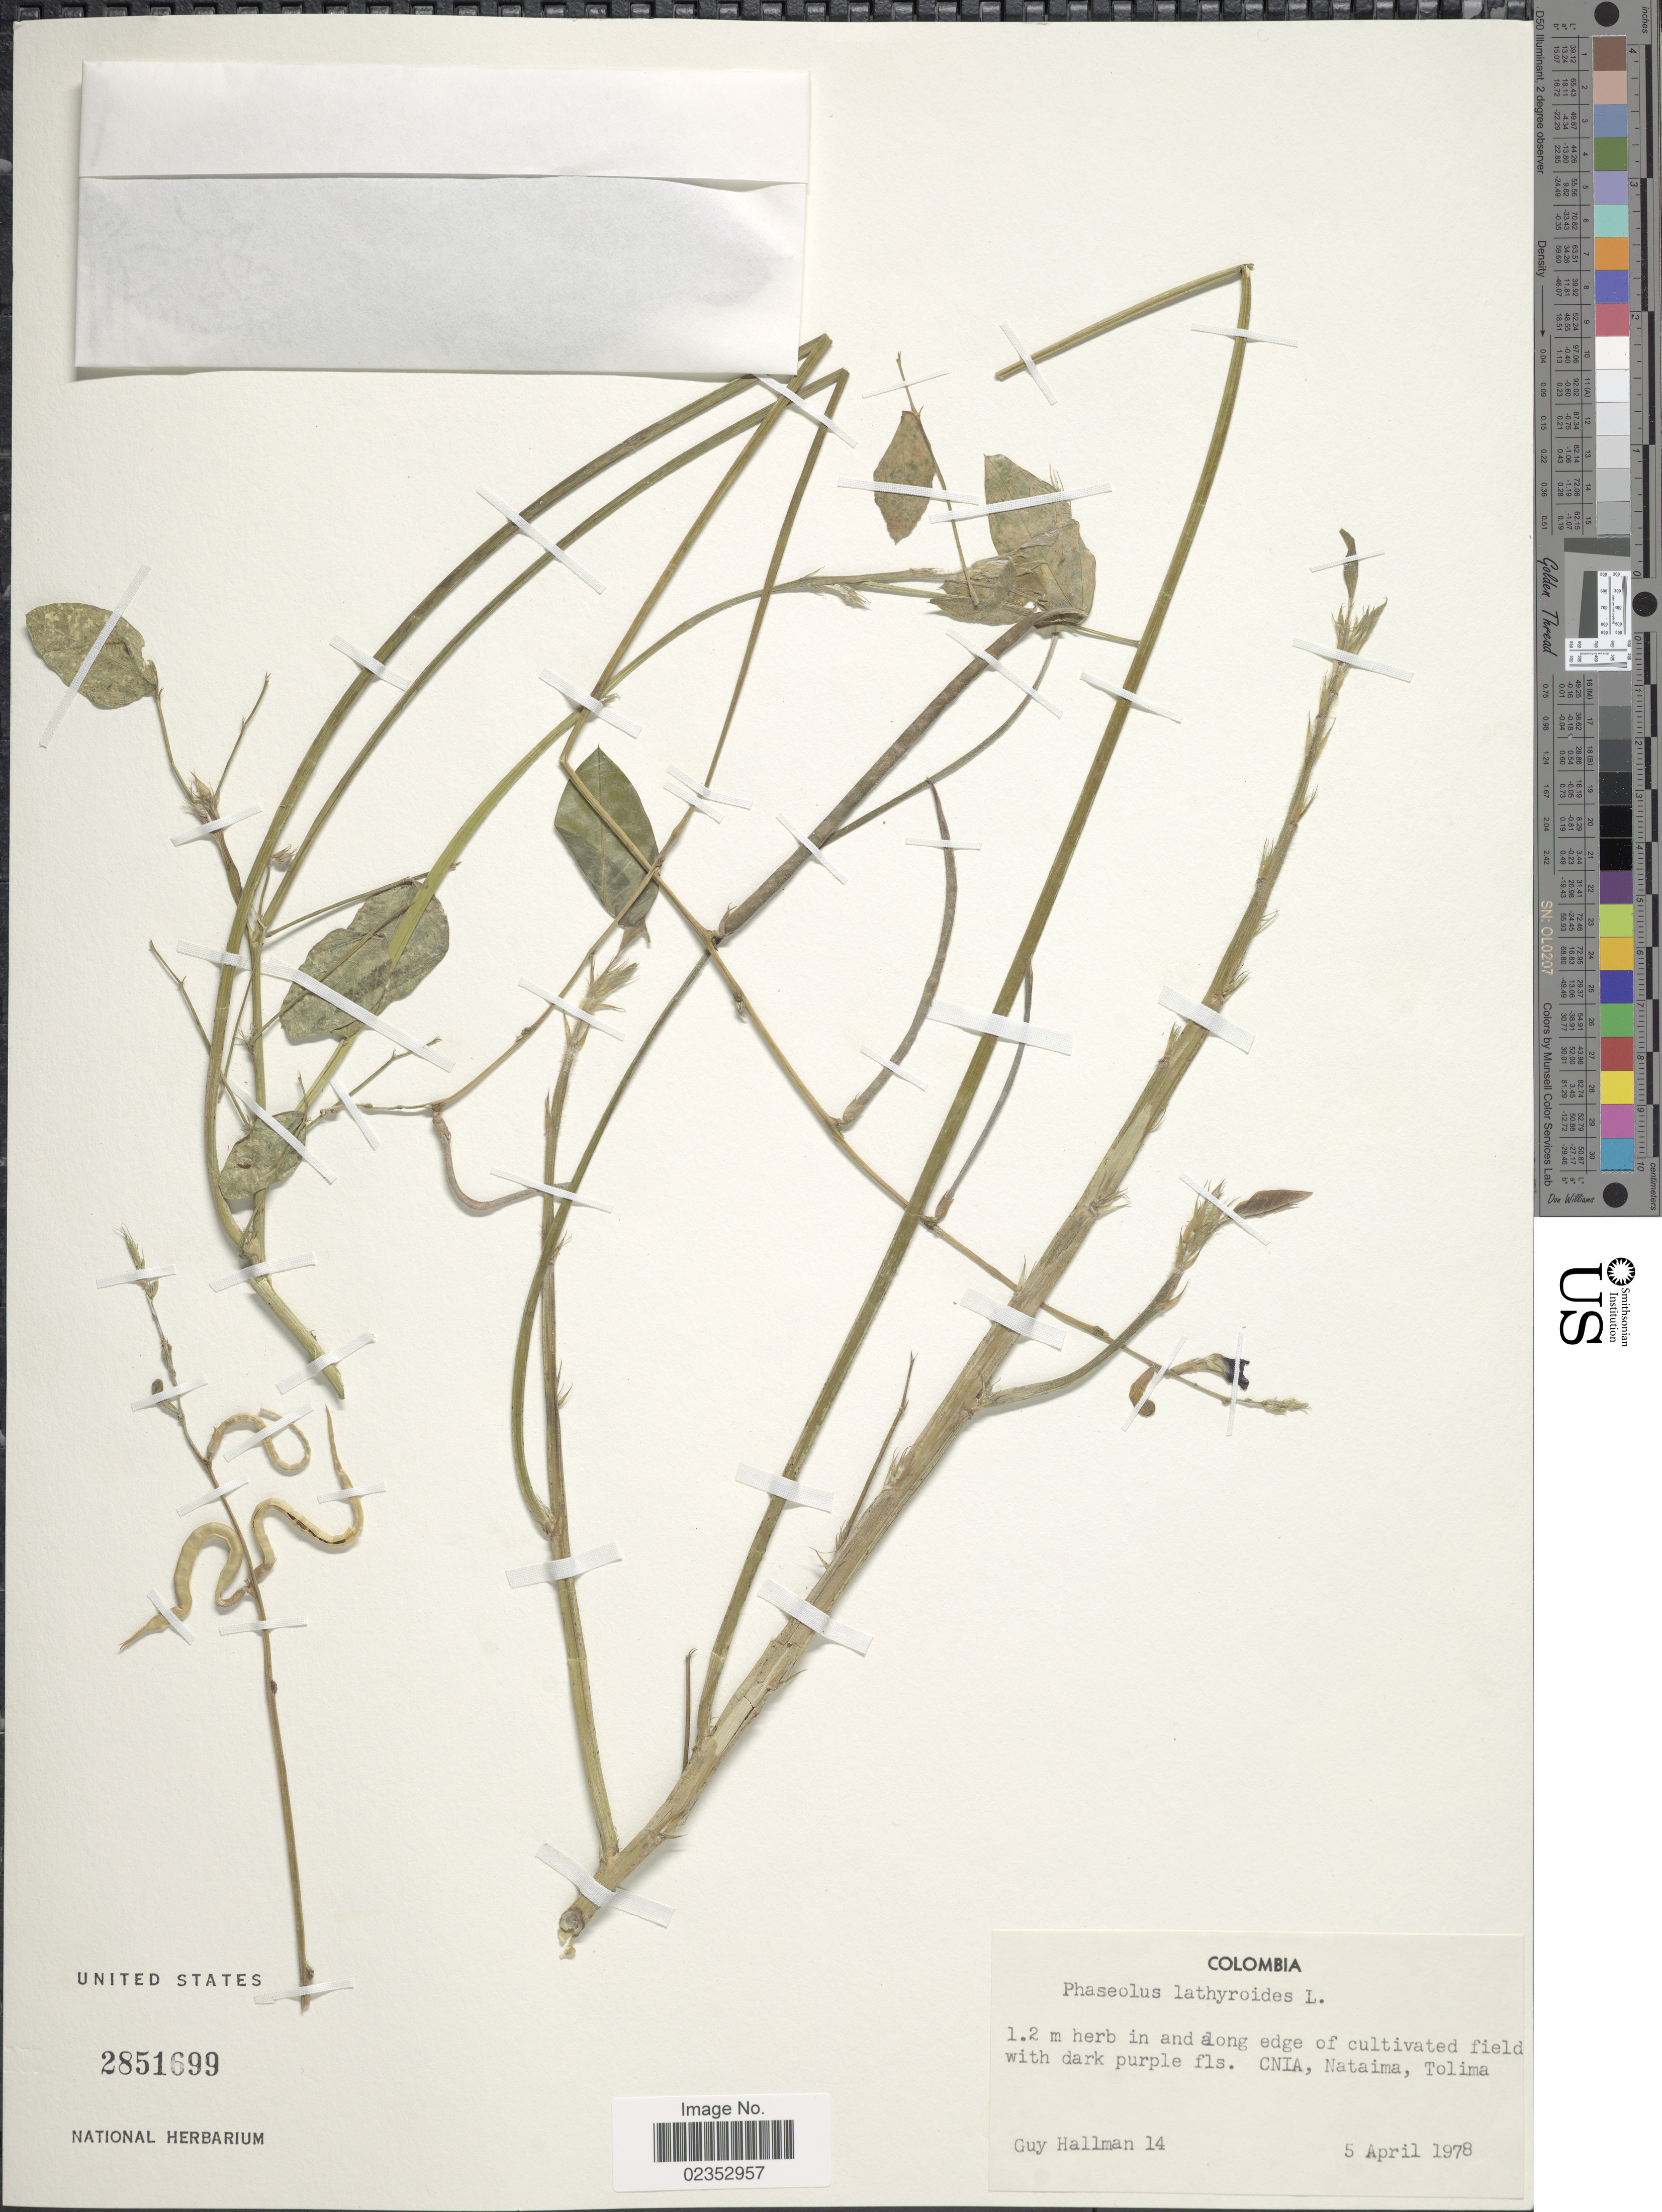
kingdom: Plantae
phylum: Tracheophyta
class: Magnoliopsida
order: Fabales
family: Fabaceae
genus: Phaseolus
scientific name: Phaseolus lathyroides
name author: L.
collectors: G. Hallman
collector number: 14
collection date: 1978-04-05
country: Colombia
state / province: Tolima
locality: CNIA, Nataima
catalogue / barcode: US 2851699